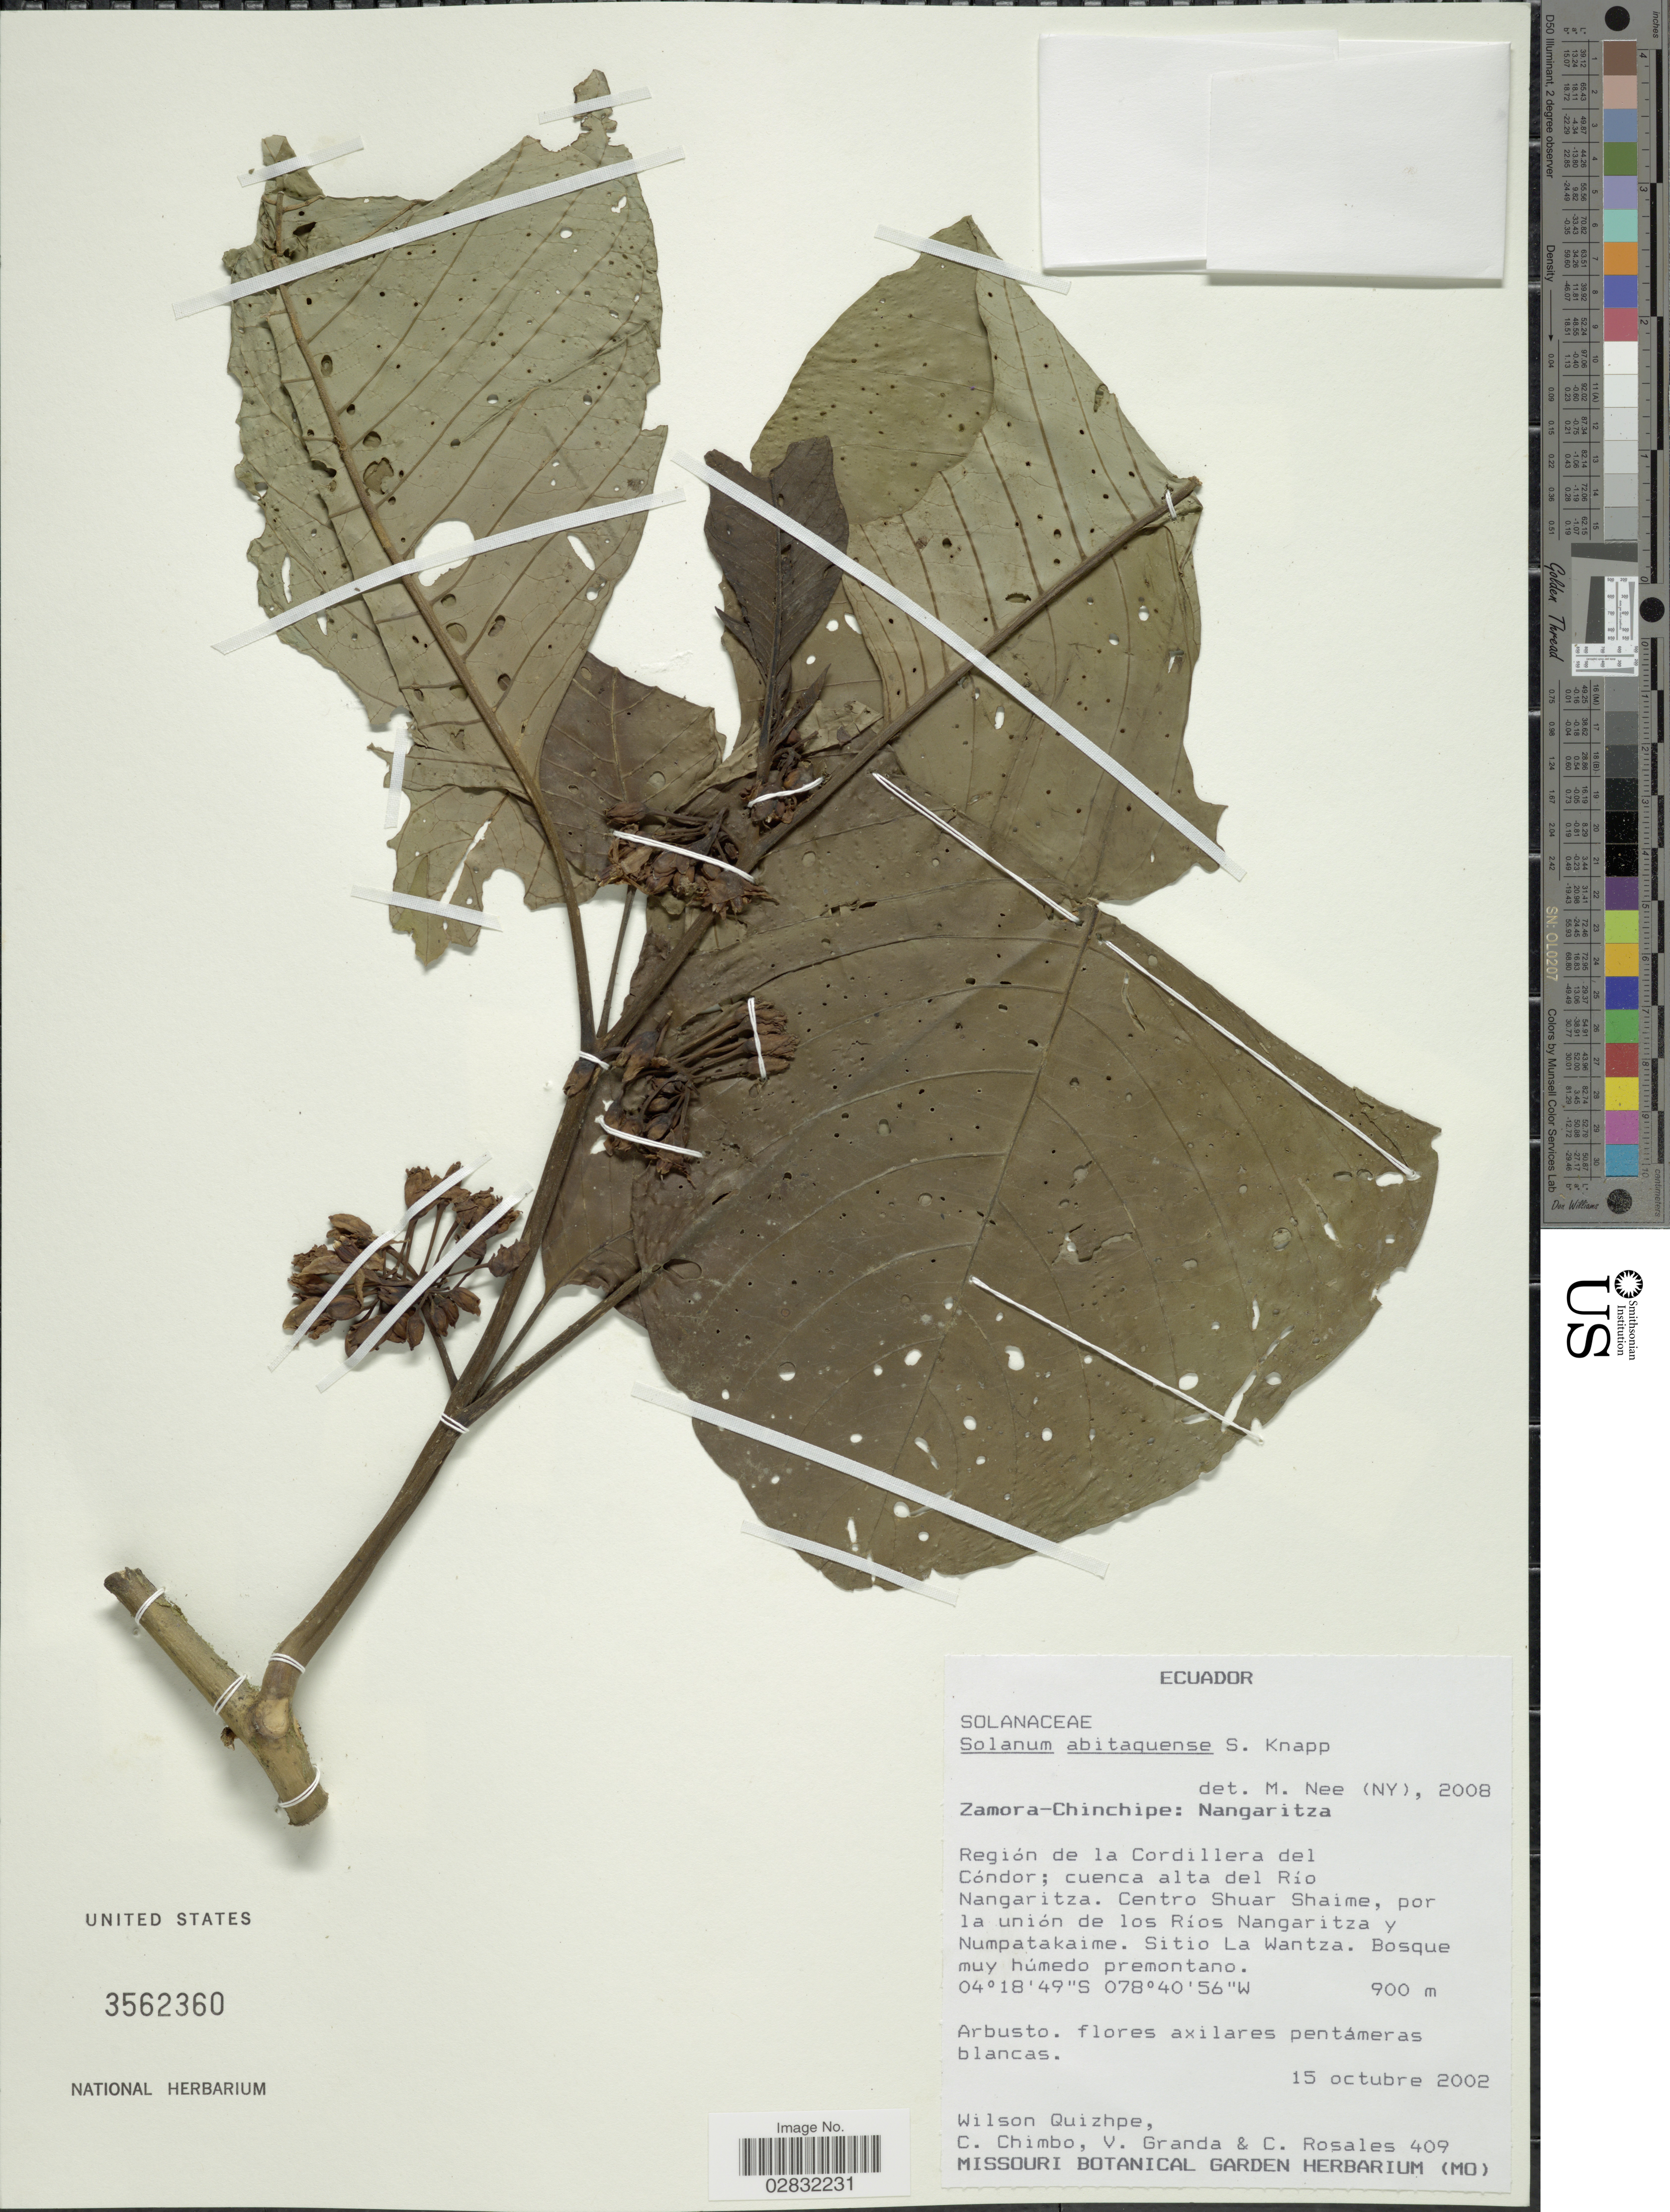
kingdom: Plantae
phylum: Tracheophyta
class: Magnoliopsida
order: Solanales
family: Solanaceae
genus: Solanum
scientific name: Solanum abitaguense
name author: S. Knapp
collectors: W. Quizhpe, C. Chimbo, V. Granda & M. Rosales C.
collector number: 409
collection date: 2002-10-15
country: Ecuador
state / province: Zamora-Chinchipe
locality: Zamora-Chinchipe: Nangaritza, Región de la Cordillera del Cóndor; cuenca alta del Rio Nangaritza, Centro Shuar Shaime, por la unión de los Ríos Nangaritza y Numpatakaime, Sitio La Wantza.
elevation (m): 900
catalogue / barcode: US 3562360